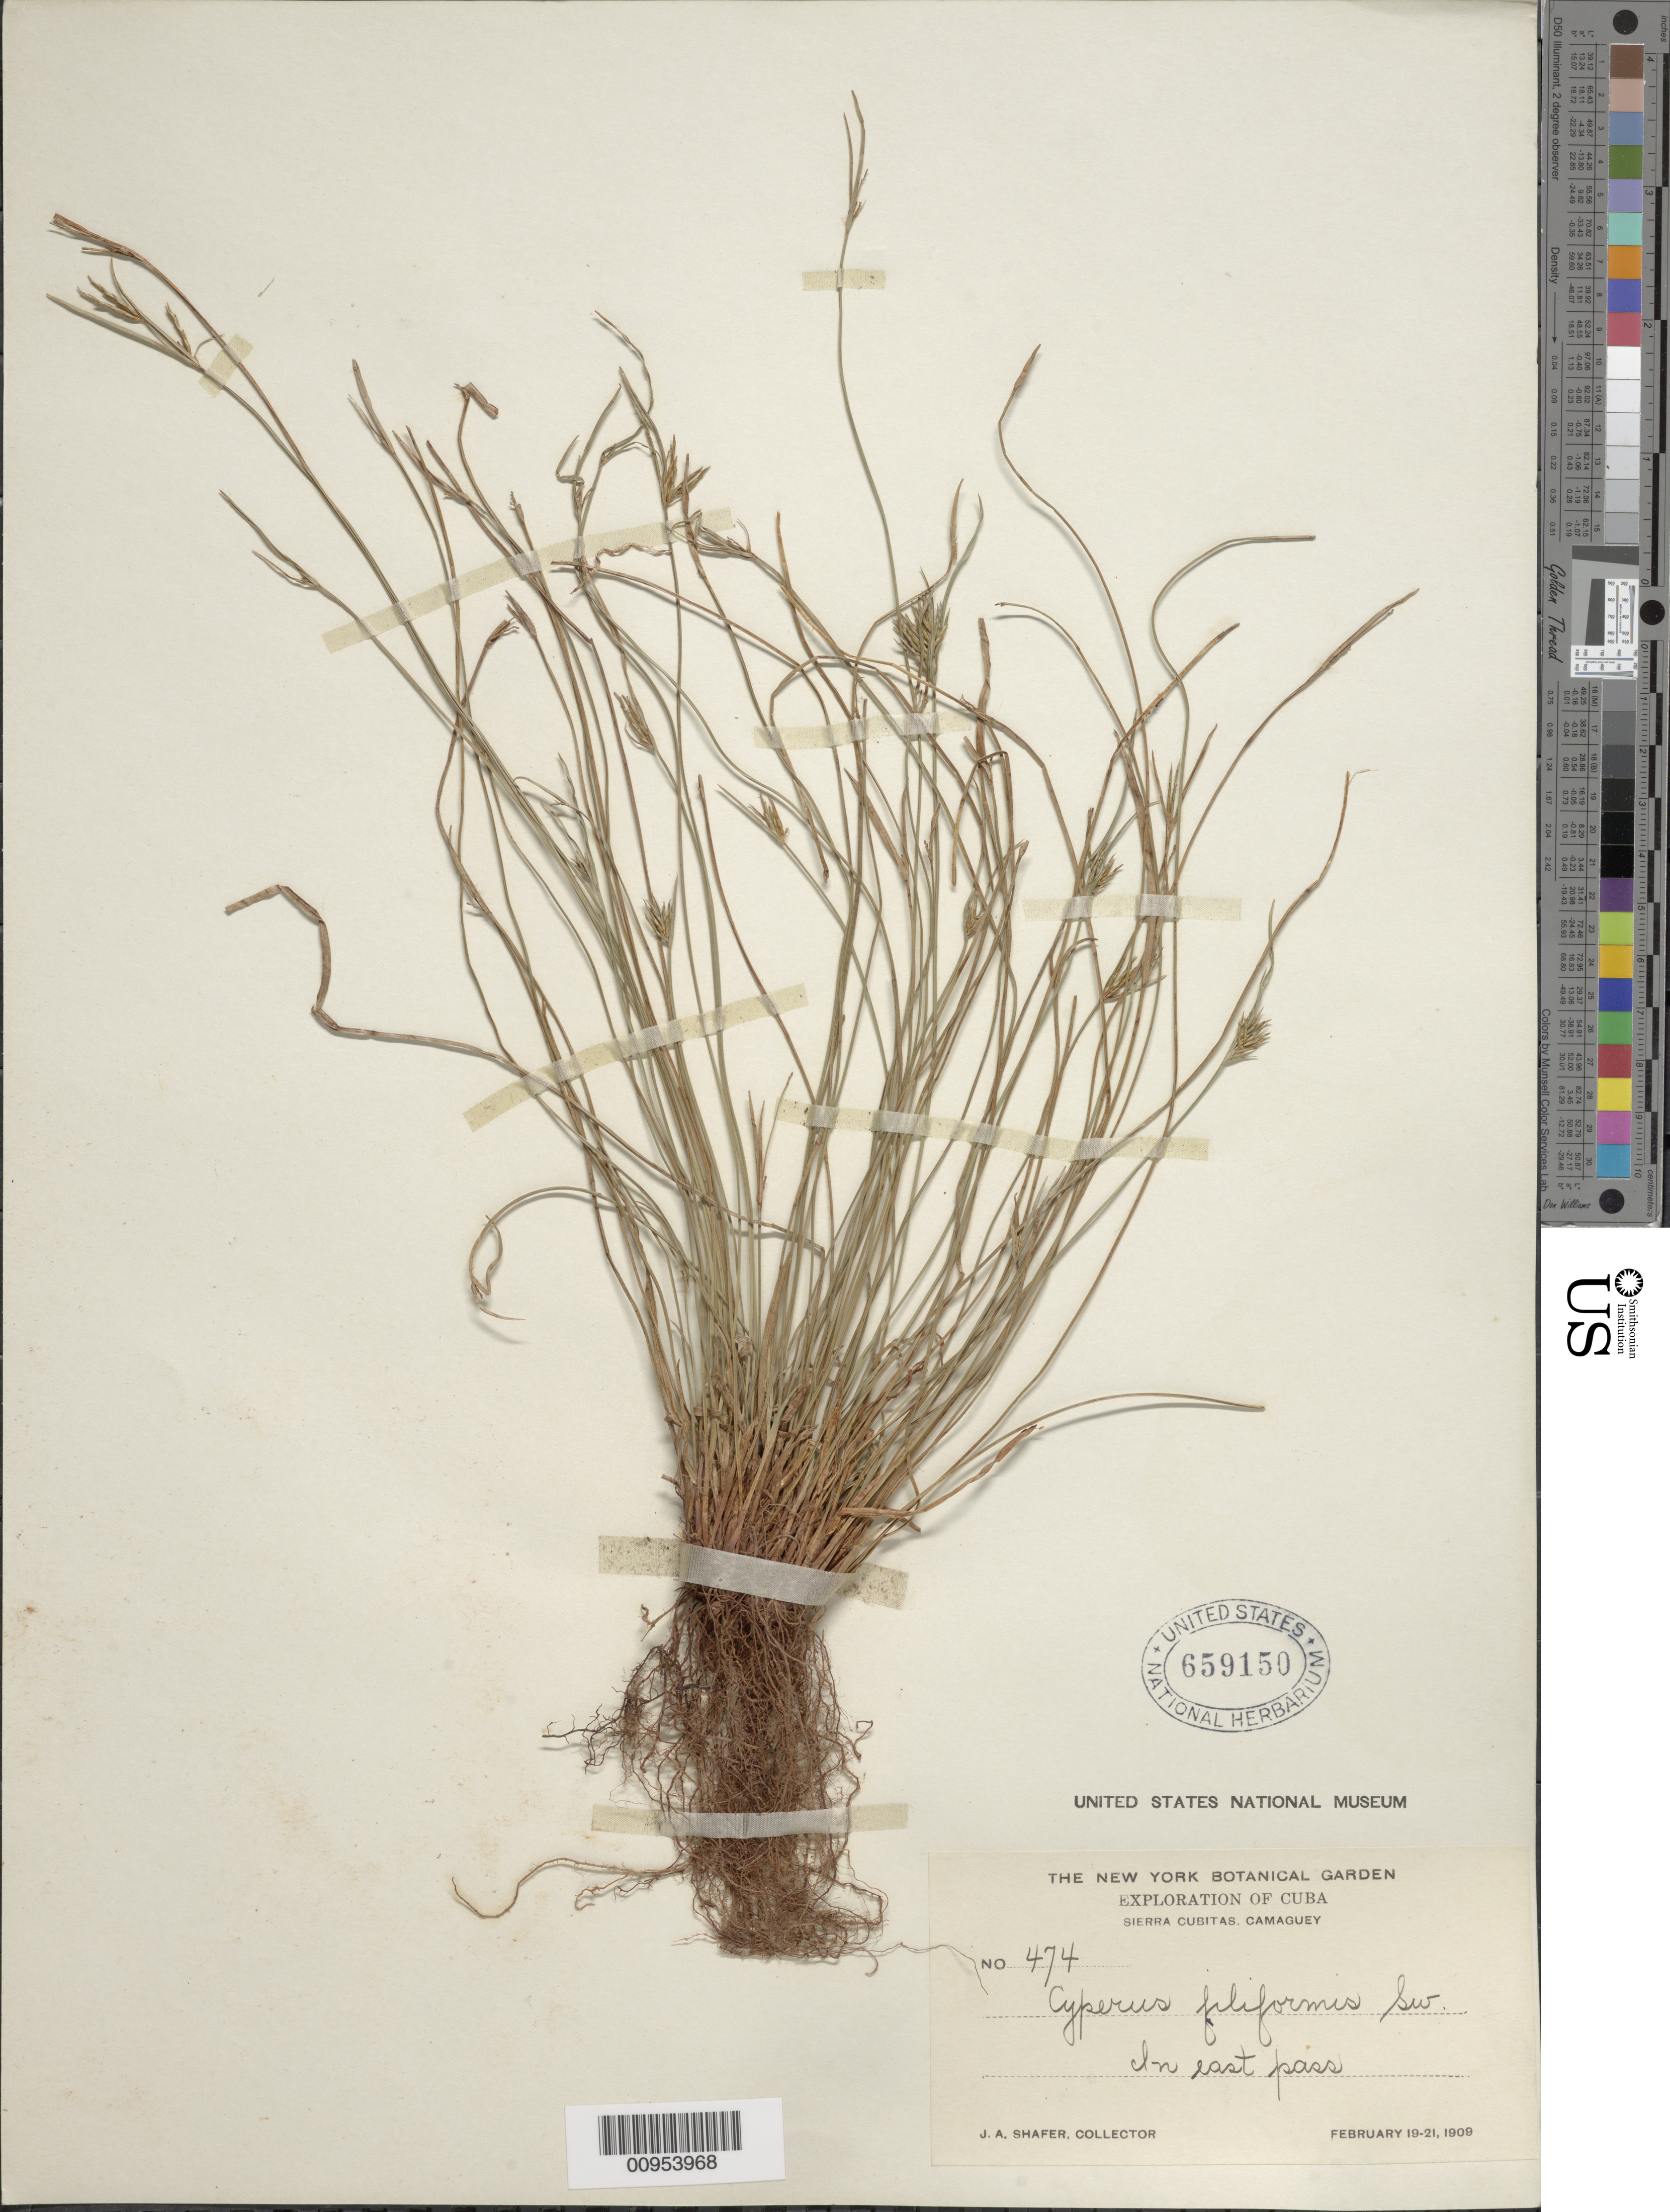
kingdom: Plantae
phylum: Tracheophyta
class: Liliopsida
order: Poales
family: Cyperaceae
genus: Cyperus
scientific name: Cyperus filiformis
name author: Sw.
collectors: J. A. Shafer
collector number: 474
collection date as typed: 19 Feb 1909 to 21 Feb 1909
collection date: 1909-02-19/1909-02-21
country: Cuba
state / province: Camagüey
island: Cuba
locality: Sierra Cubitas, in east pass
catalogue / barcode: US 659150